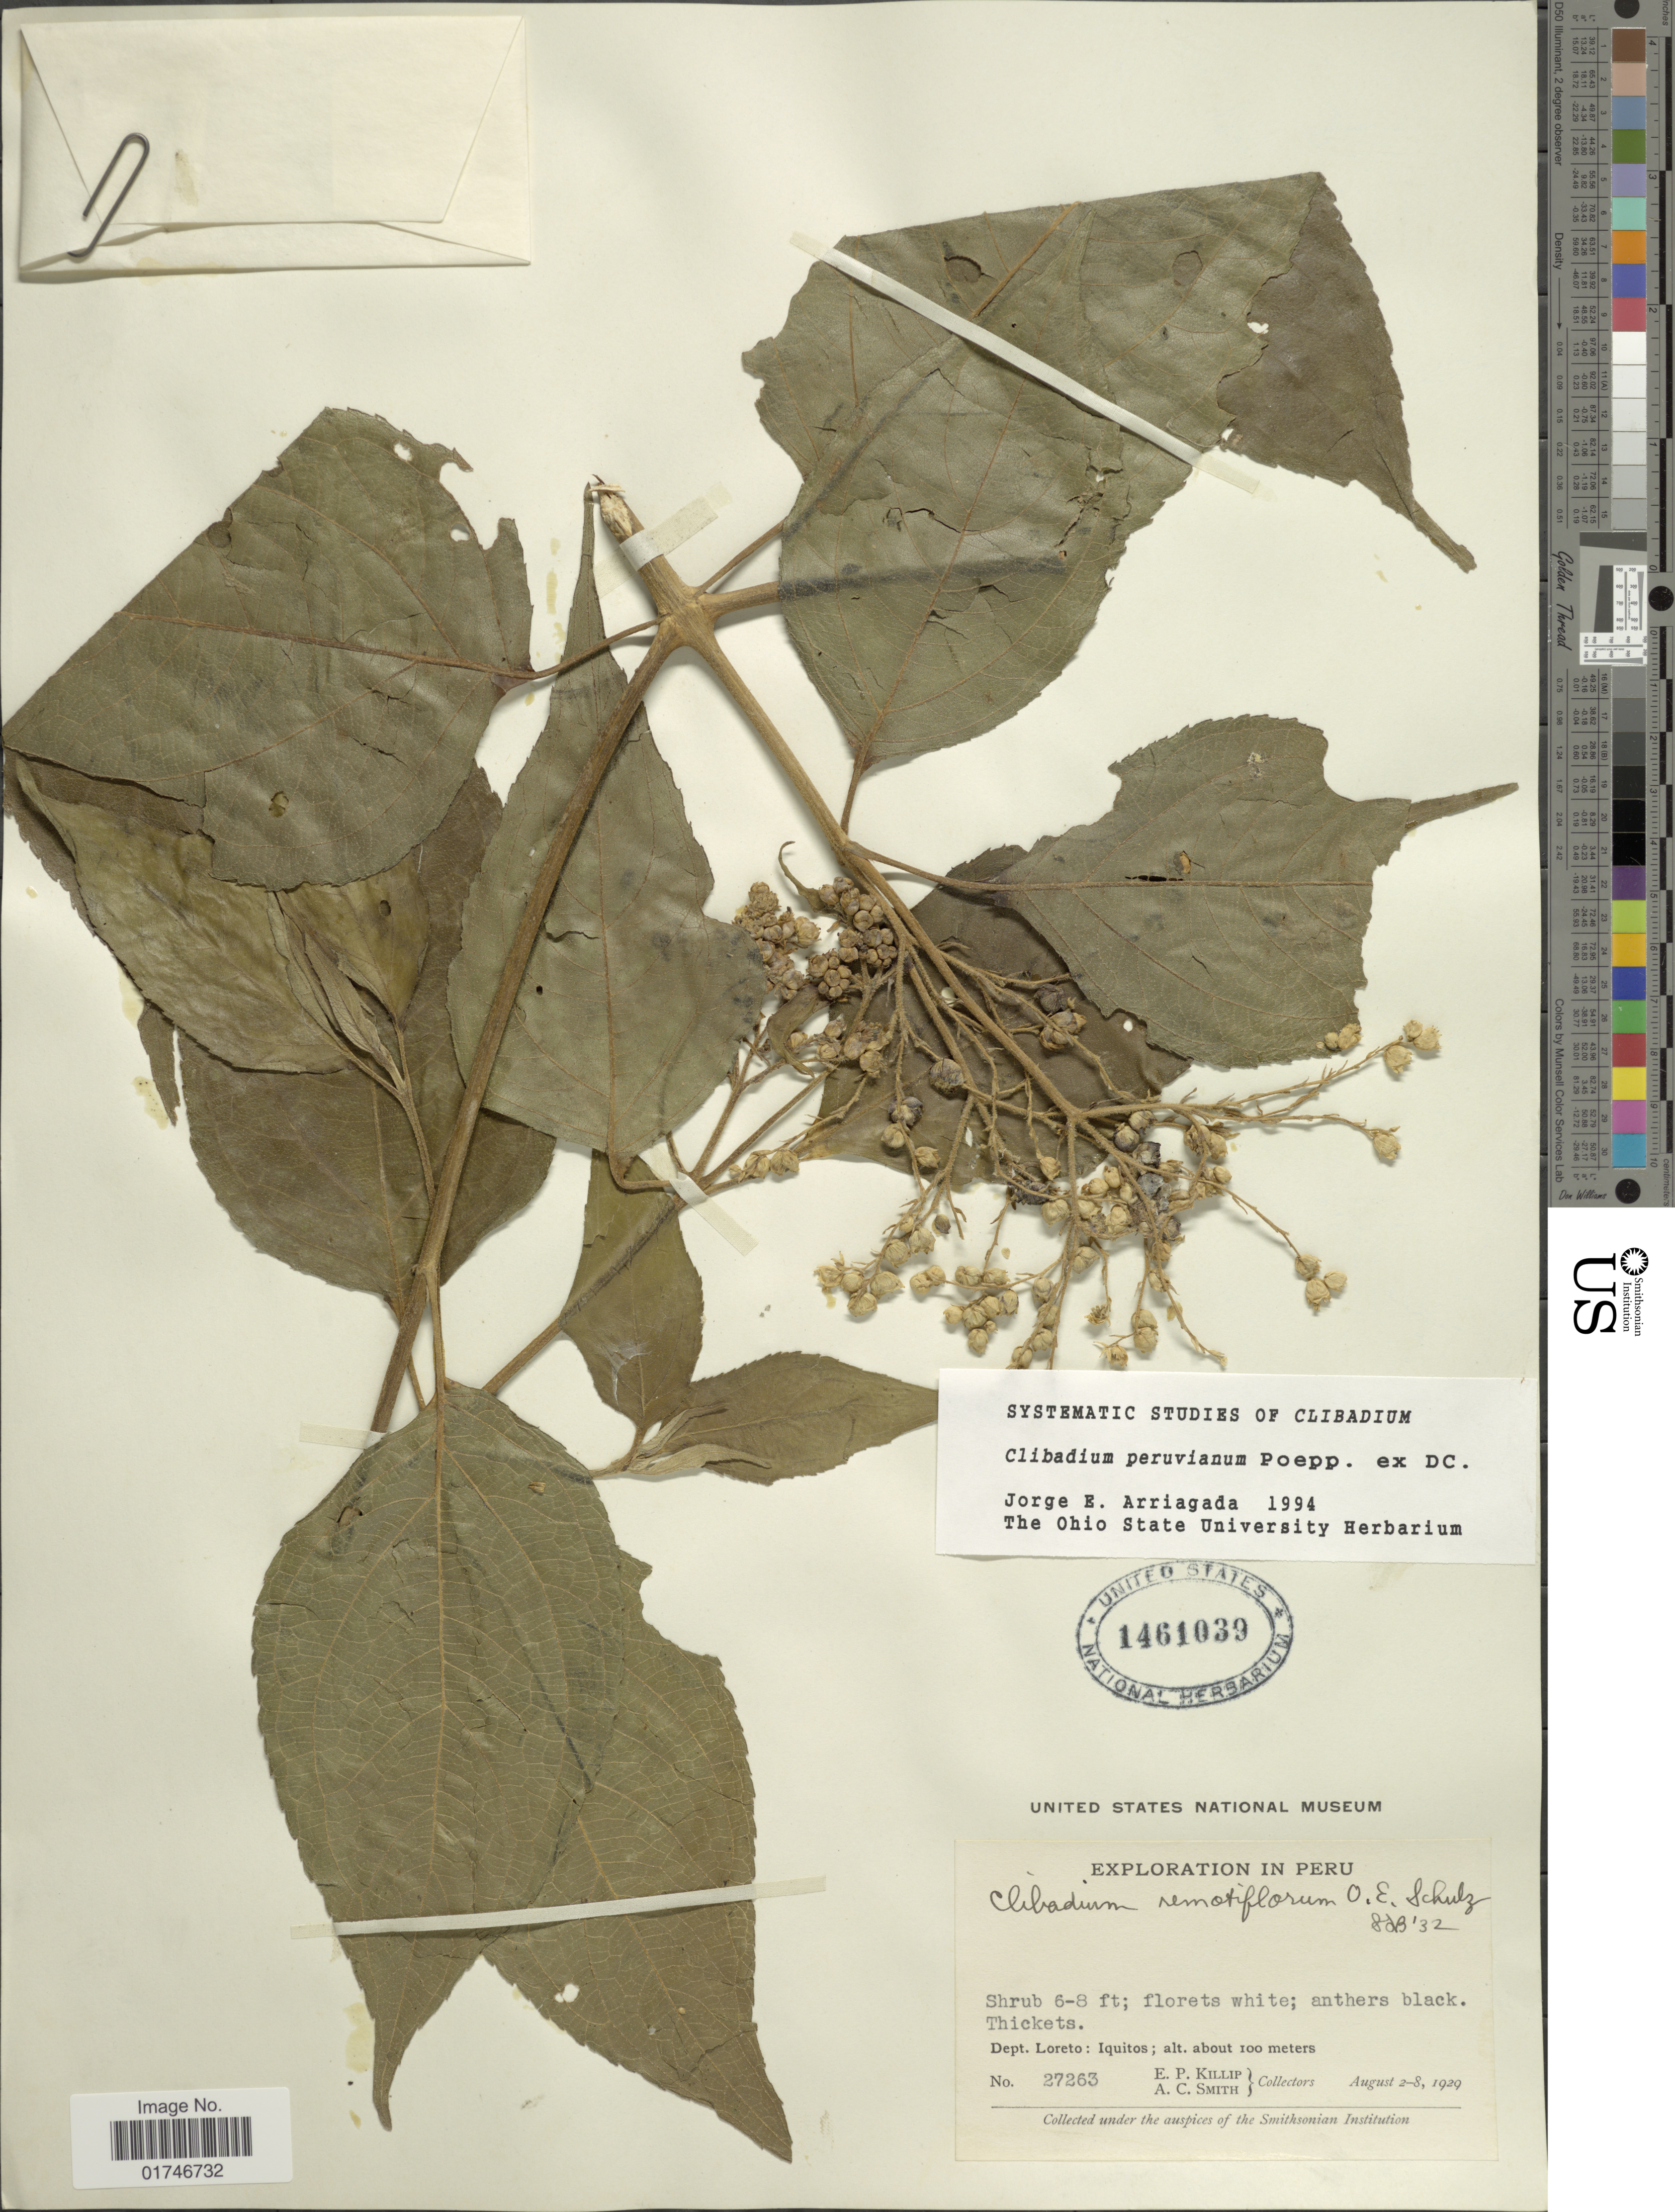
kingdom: Plantae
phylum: Tracheophyta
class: Magnoliopsida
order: Asterales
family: Asteraceae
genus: Clibadium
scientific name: Clibadium peruvianum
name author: Poepp.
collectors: E. P. Killip & A. C. Smith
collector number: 27263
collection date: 1929-08-02/1929-08-08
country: Peru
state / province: Loreto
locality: Dept. Loreto: Iquitos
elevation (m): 100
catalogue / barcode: US 1461039